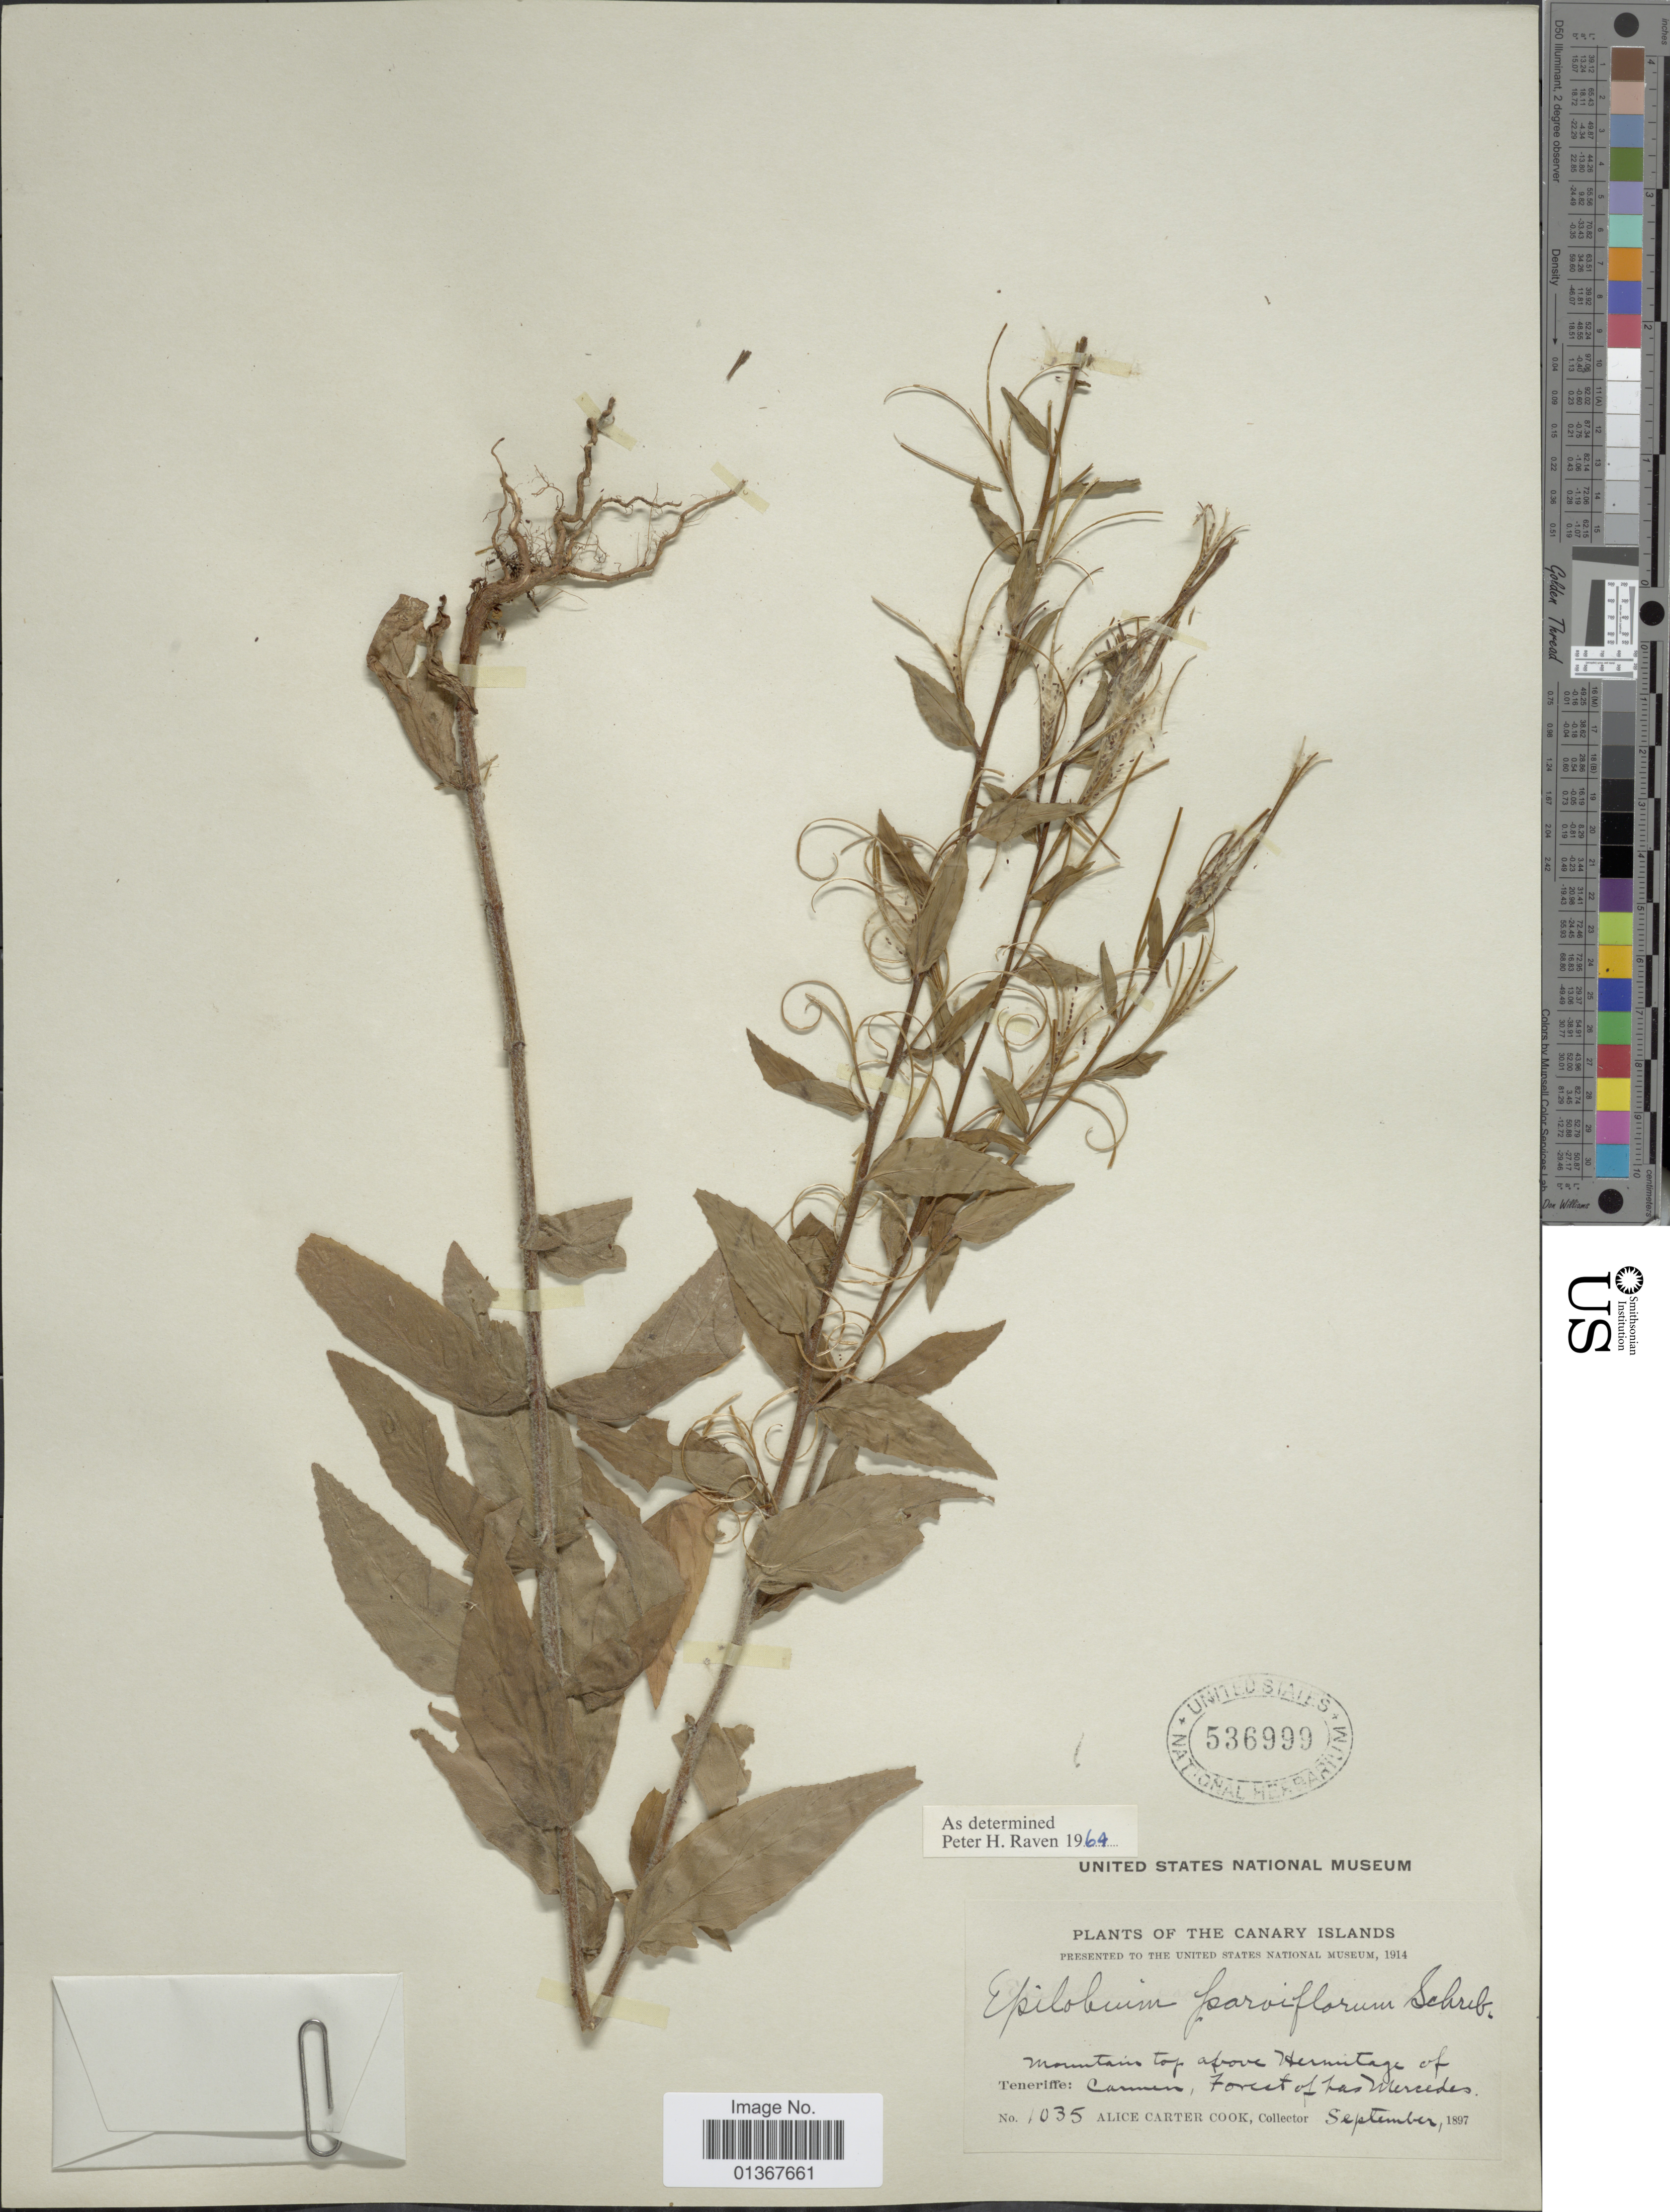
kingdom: Plantae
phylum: Tracheophyta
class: Magnoliopsida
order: Myrtales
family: Onagraceae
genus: Epilobium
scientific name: Epilobium parviflorum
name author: Schreb.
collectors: Alice C. Cook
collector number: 1035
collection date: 1897-09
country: Spain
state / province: Canarias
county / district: Santa Cruz de Tenerife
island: Tenerife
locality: Canary Islands. Mountains top above Hermitage of Carmen, Forest of Las Mercedes. Teneriffe.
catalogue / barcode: US 536999